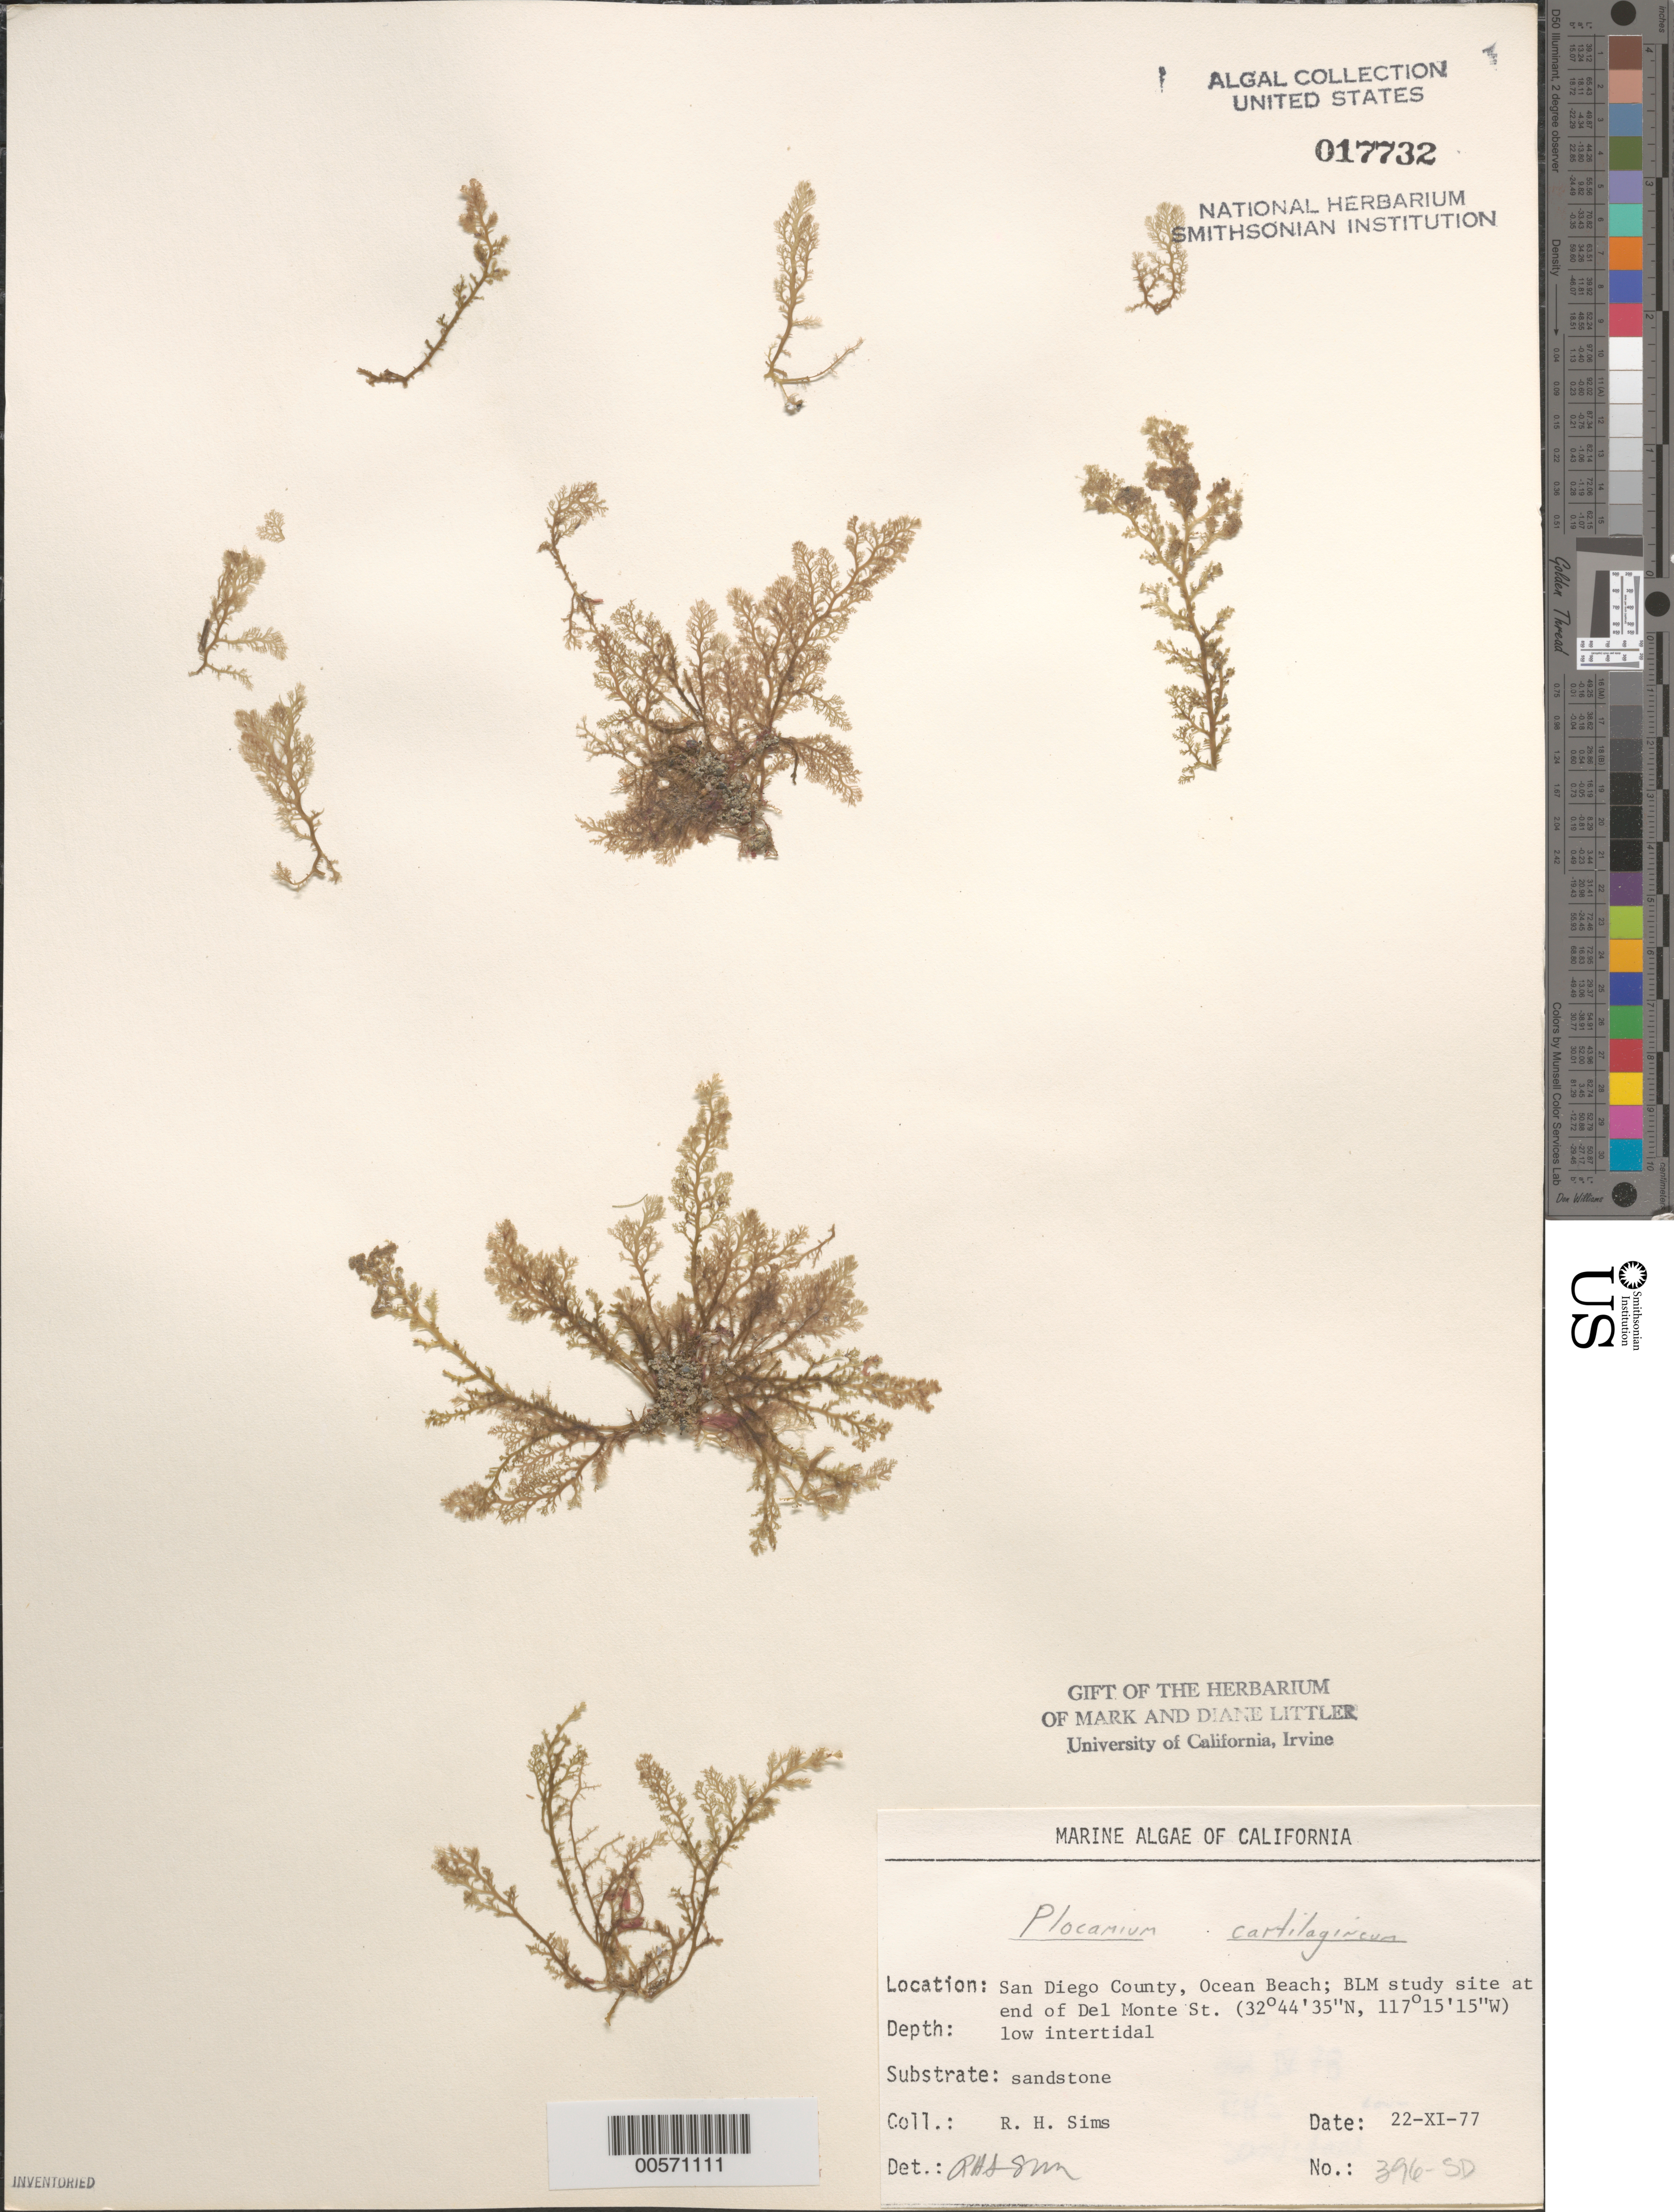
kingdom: Plantae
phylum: Rhodophyta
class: Florideophyceae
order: Plocamiales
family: Plocamiaceae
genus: Plocamium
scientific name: Plocamium cartilagineum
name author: (L.) P.S. Dixon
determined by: Sims, Robert H.; Murray, S. N.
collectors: R. H. Sims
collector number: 396-sd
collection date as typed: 22 Nov 1977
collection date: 1977-11-22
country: United States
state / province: California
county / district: San Diego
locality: Ocean Beach, end of Del Monte Street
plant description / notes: BLM-SOCALBIGHT Rocky Intertidal Survey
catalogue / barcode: US 17732